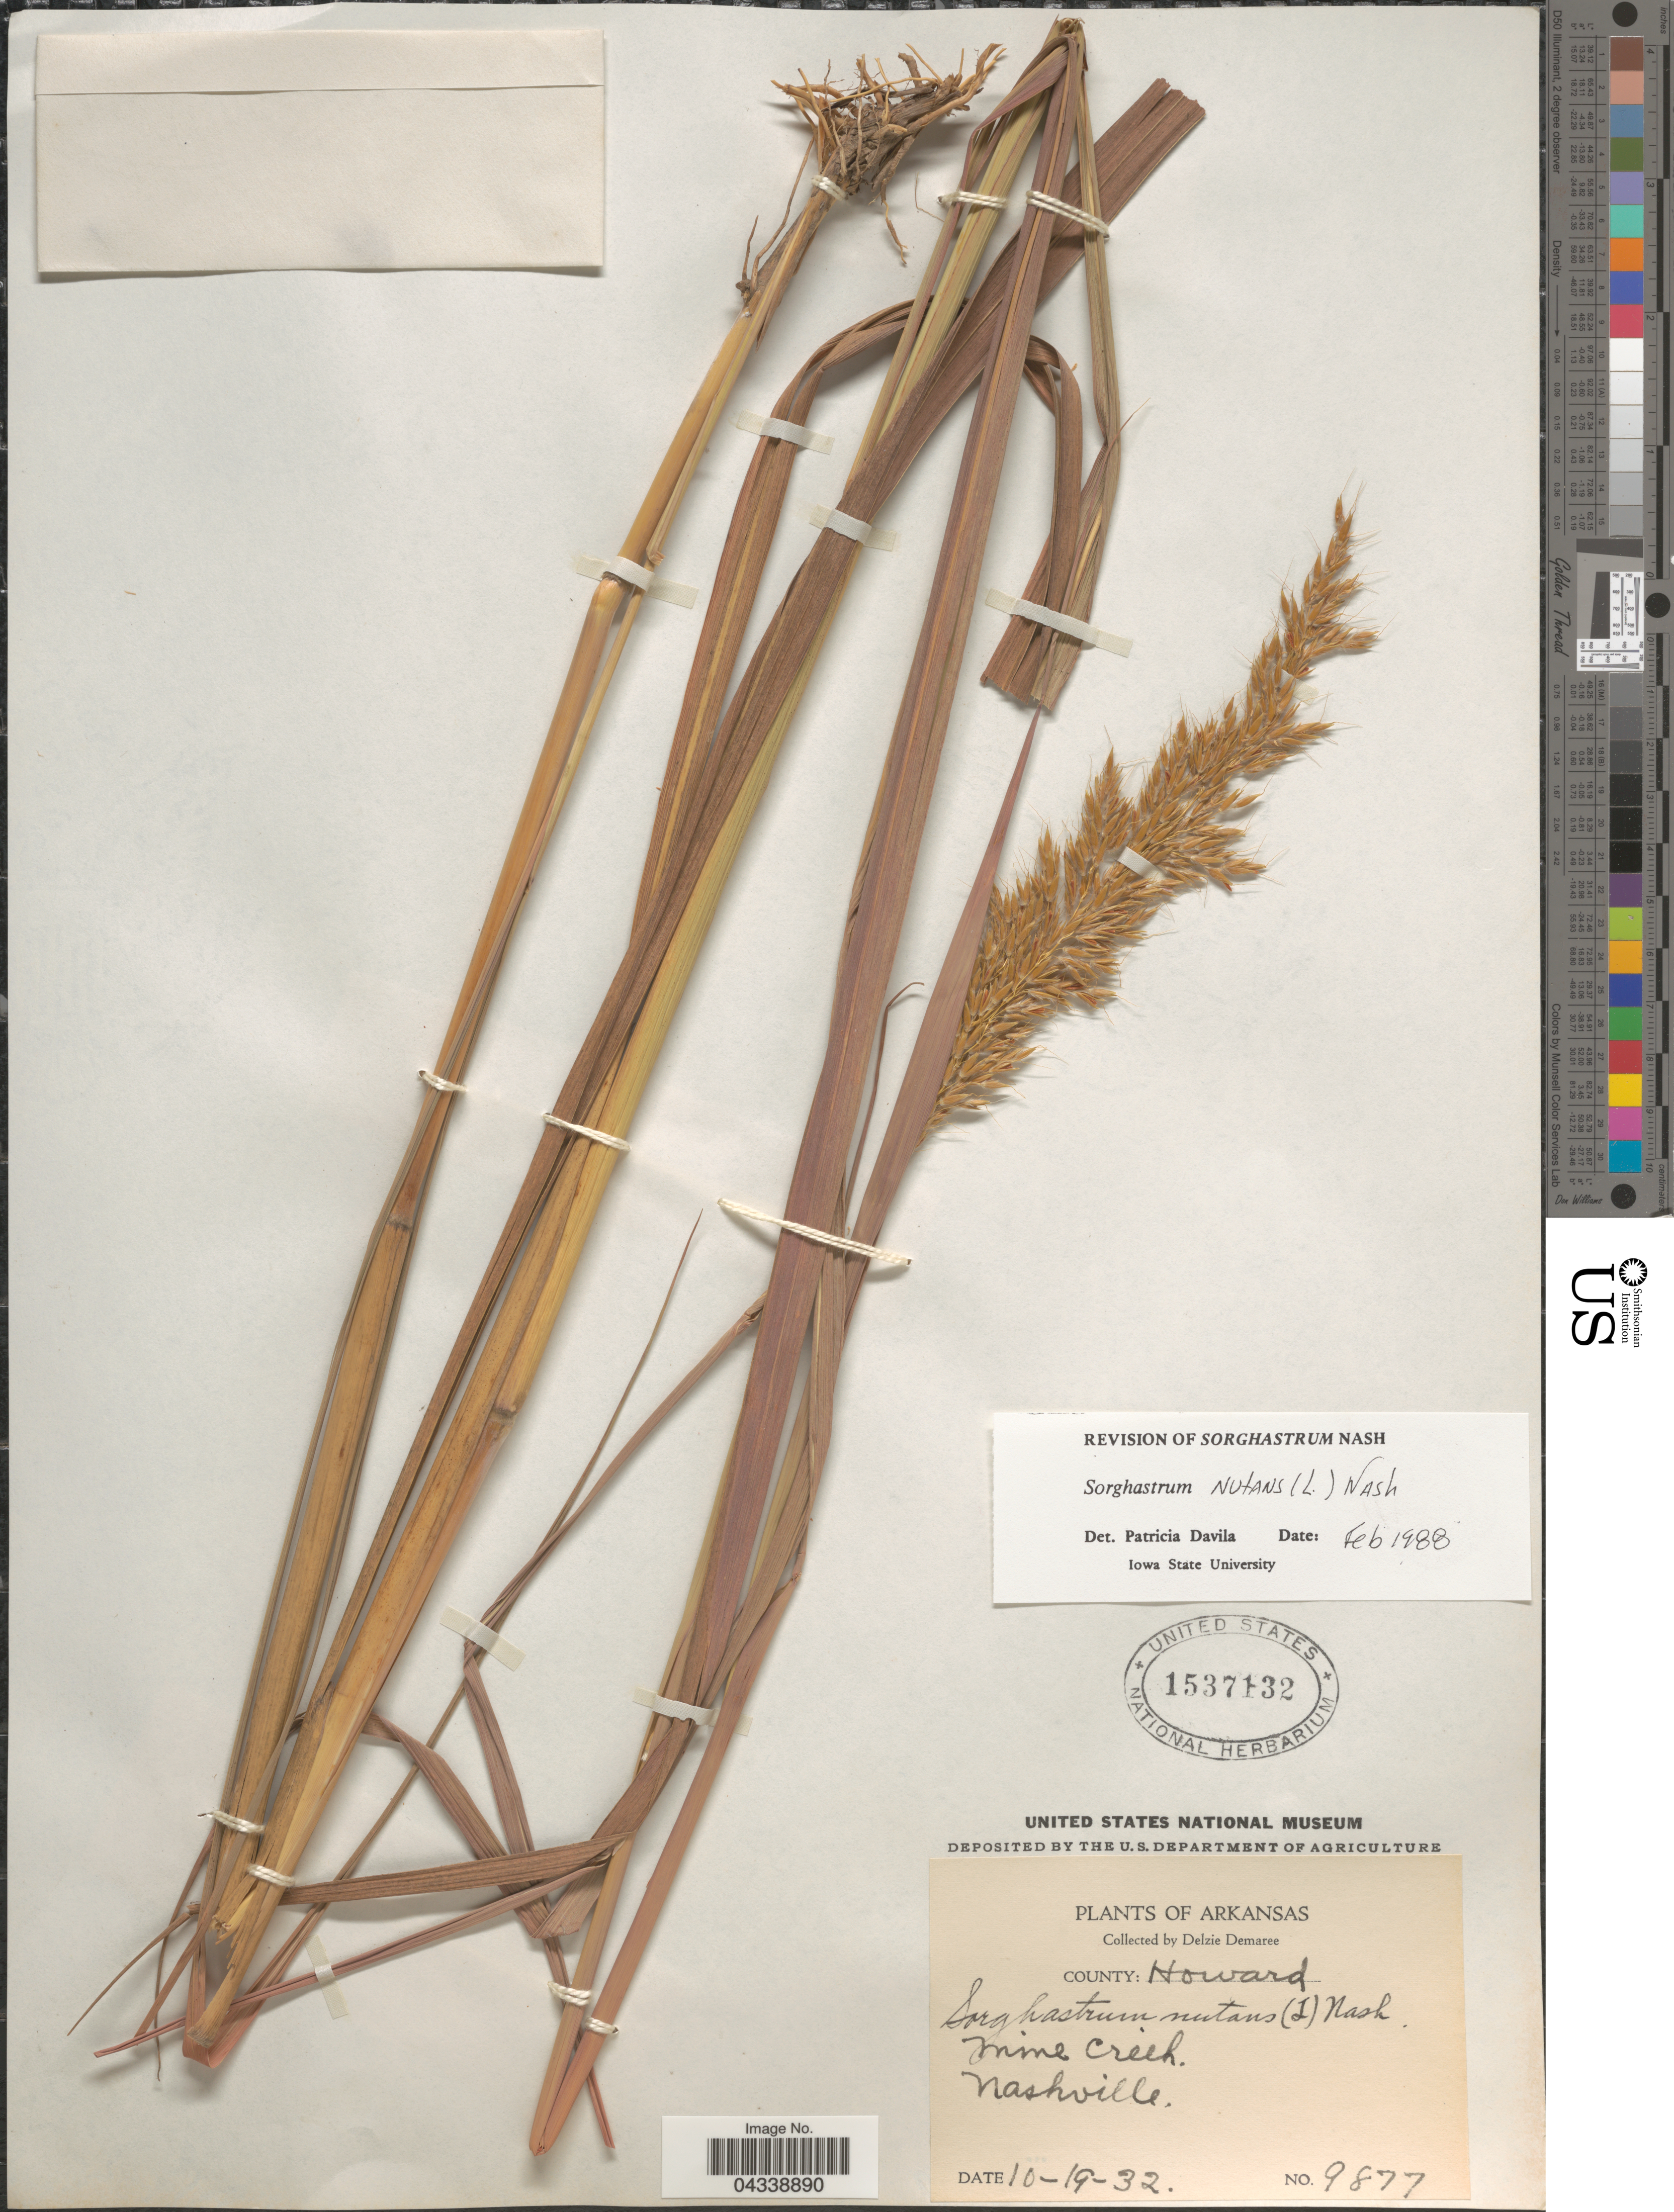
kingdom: Plantae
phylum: Tracheophyta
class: Liliopsida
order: Poales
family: Poaceae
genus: Sorghastrum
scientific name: Sorghastrum nutans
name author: (L.) Nash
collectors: D. Demaree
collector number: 9877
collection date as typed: Transcribed d/m/y: 19/10/32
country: United States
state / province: Arkansas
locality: County: Howard. Mine Creek. Nashville.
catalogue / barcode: US 1537132